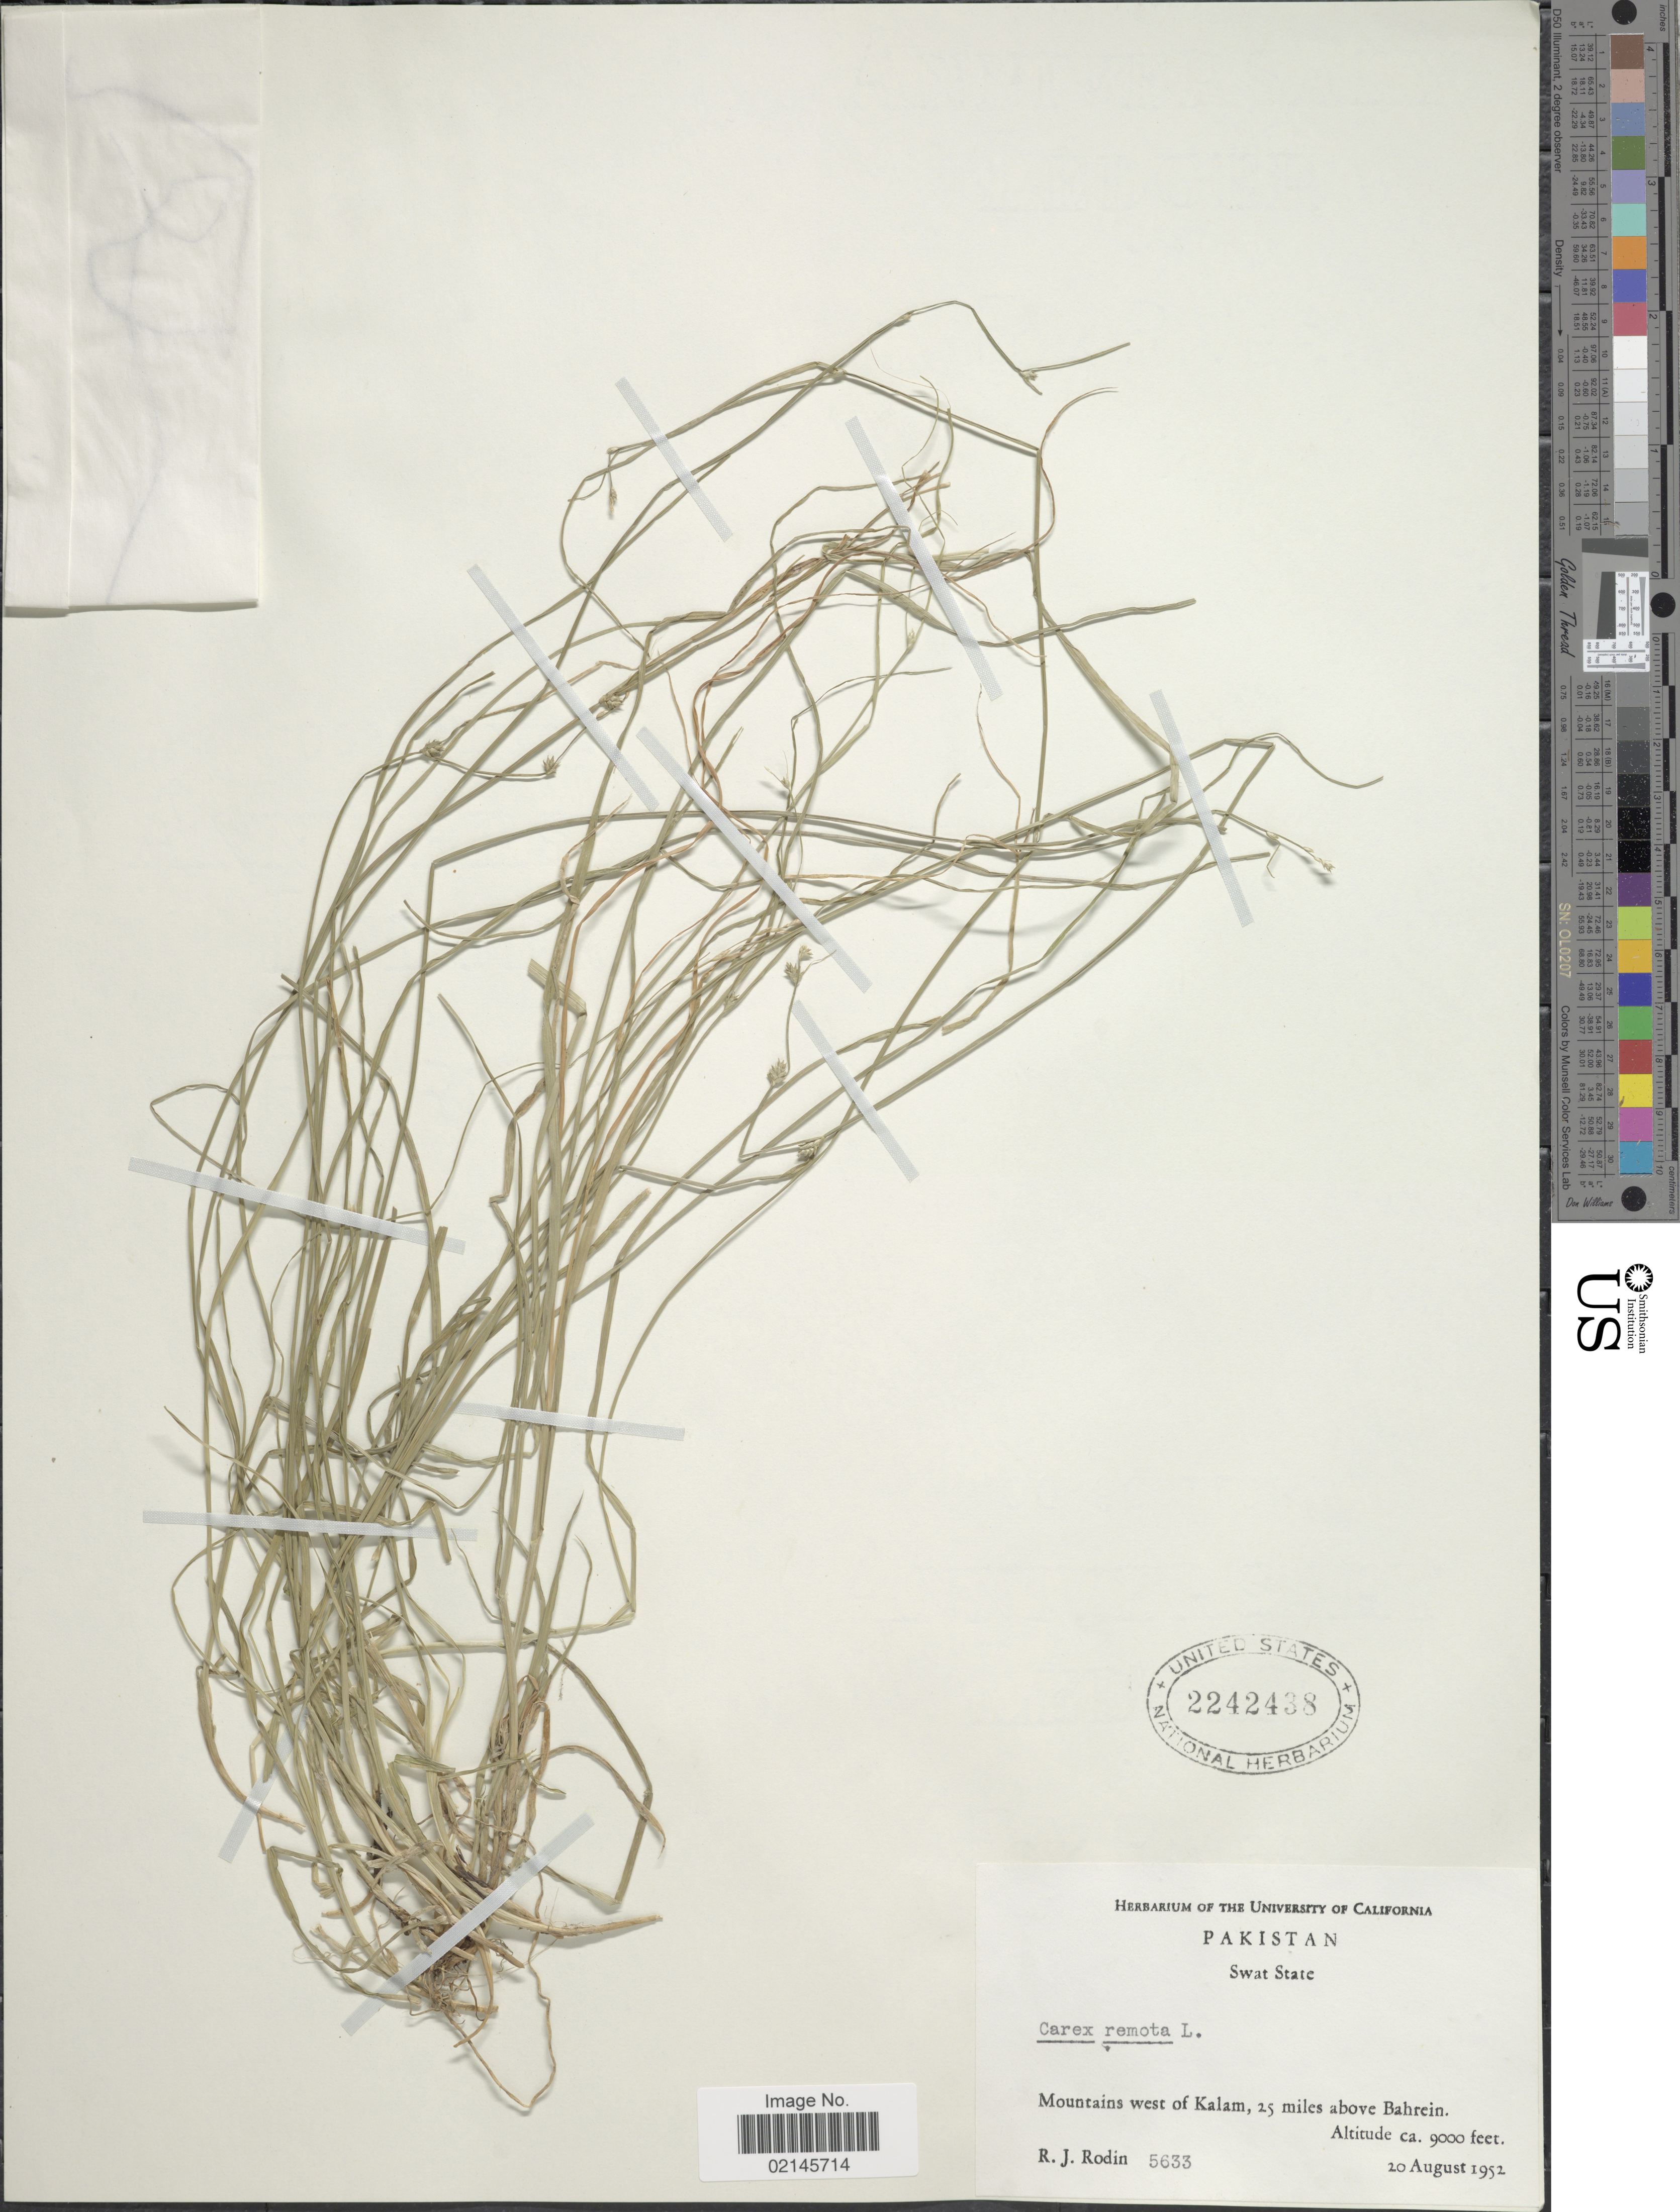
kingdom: Plantae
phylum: Tracheophyta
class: Liliopsida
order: Poales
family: Cyperaceae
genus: Carex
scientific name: Carex remota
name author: L.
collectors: R. J. Rodin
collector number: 5633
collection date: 1952-08-20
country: Pakistan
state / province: Khyber Pakhtunkhwa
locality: Swat State, Mountains west of Kalam, 25 miles above Bahrein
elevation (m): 2743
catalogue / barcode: US 2242438